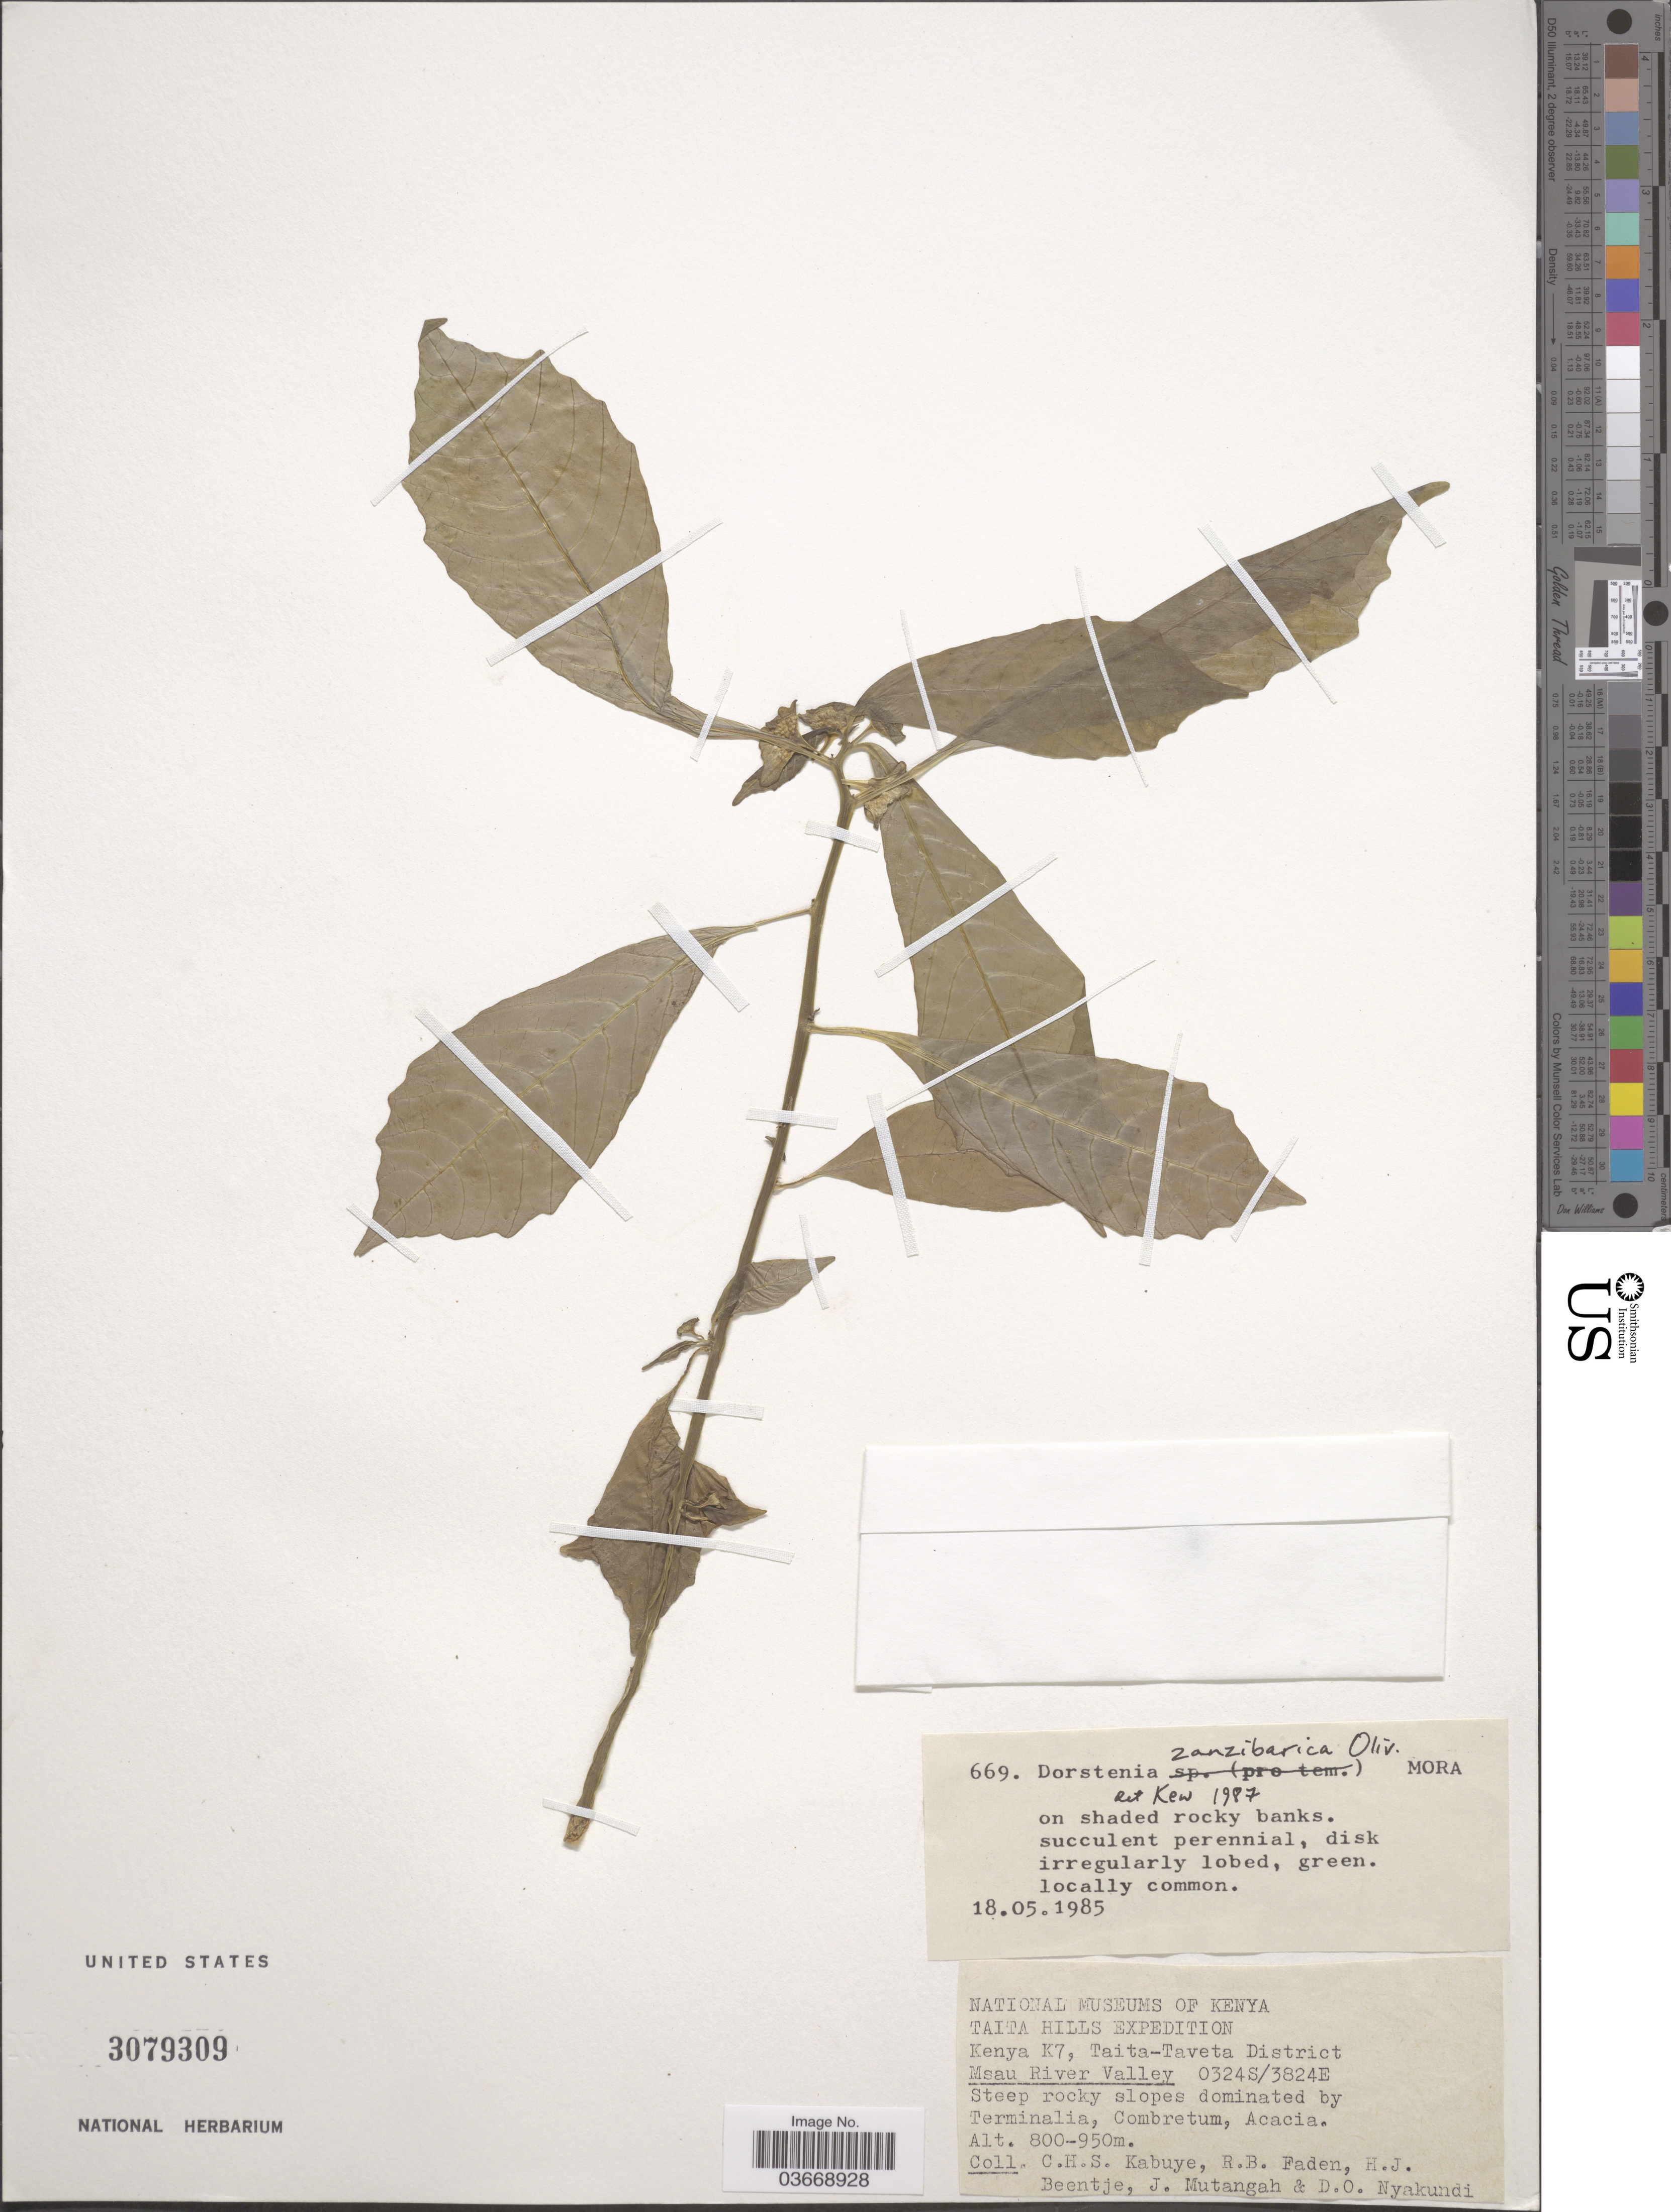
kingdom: Plantae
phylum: Tracheophyta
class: Magnoliopsida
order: Rosales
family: Moraceae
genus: Dorstenia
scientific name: Dorstenia zanzibarica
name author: Oliv.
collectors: C. Kabuye, R. B. Faden, H. J. Beentje, J. Mutangah & D. Nyakundi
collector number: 669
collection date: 1985-05-18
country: Kenya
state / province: Taita Taveta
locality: Taita-Taveta District. Msau River Valley.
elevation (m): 800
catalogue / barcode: US 3079309